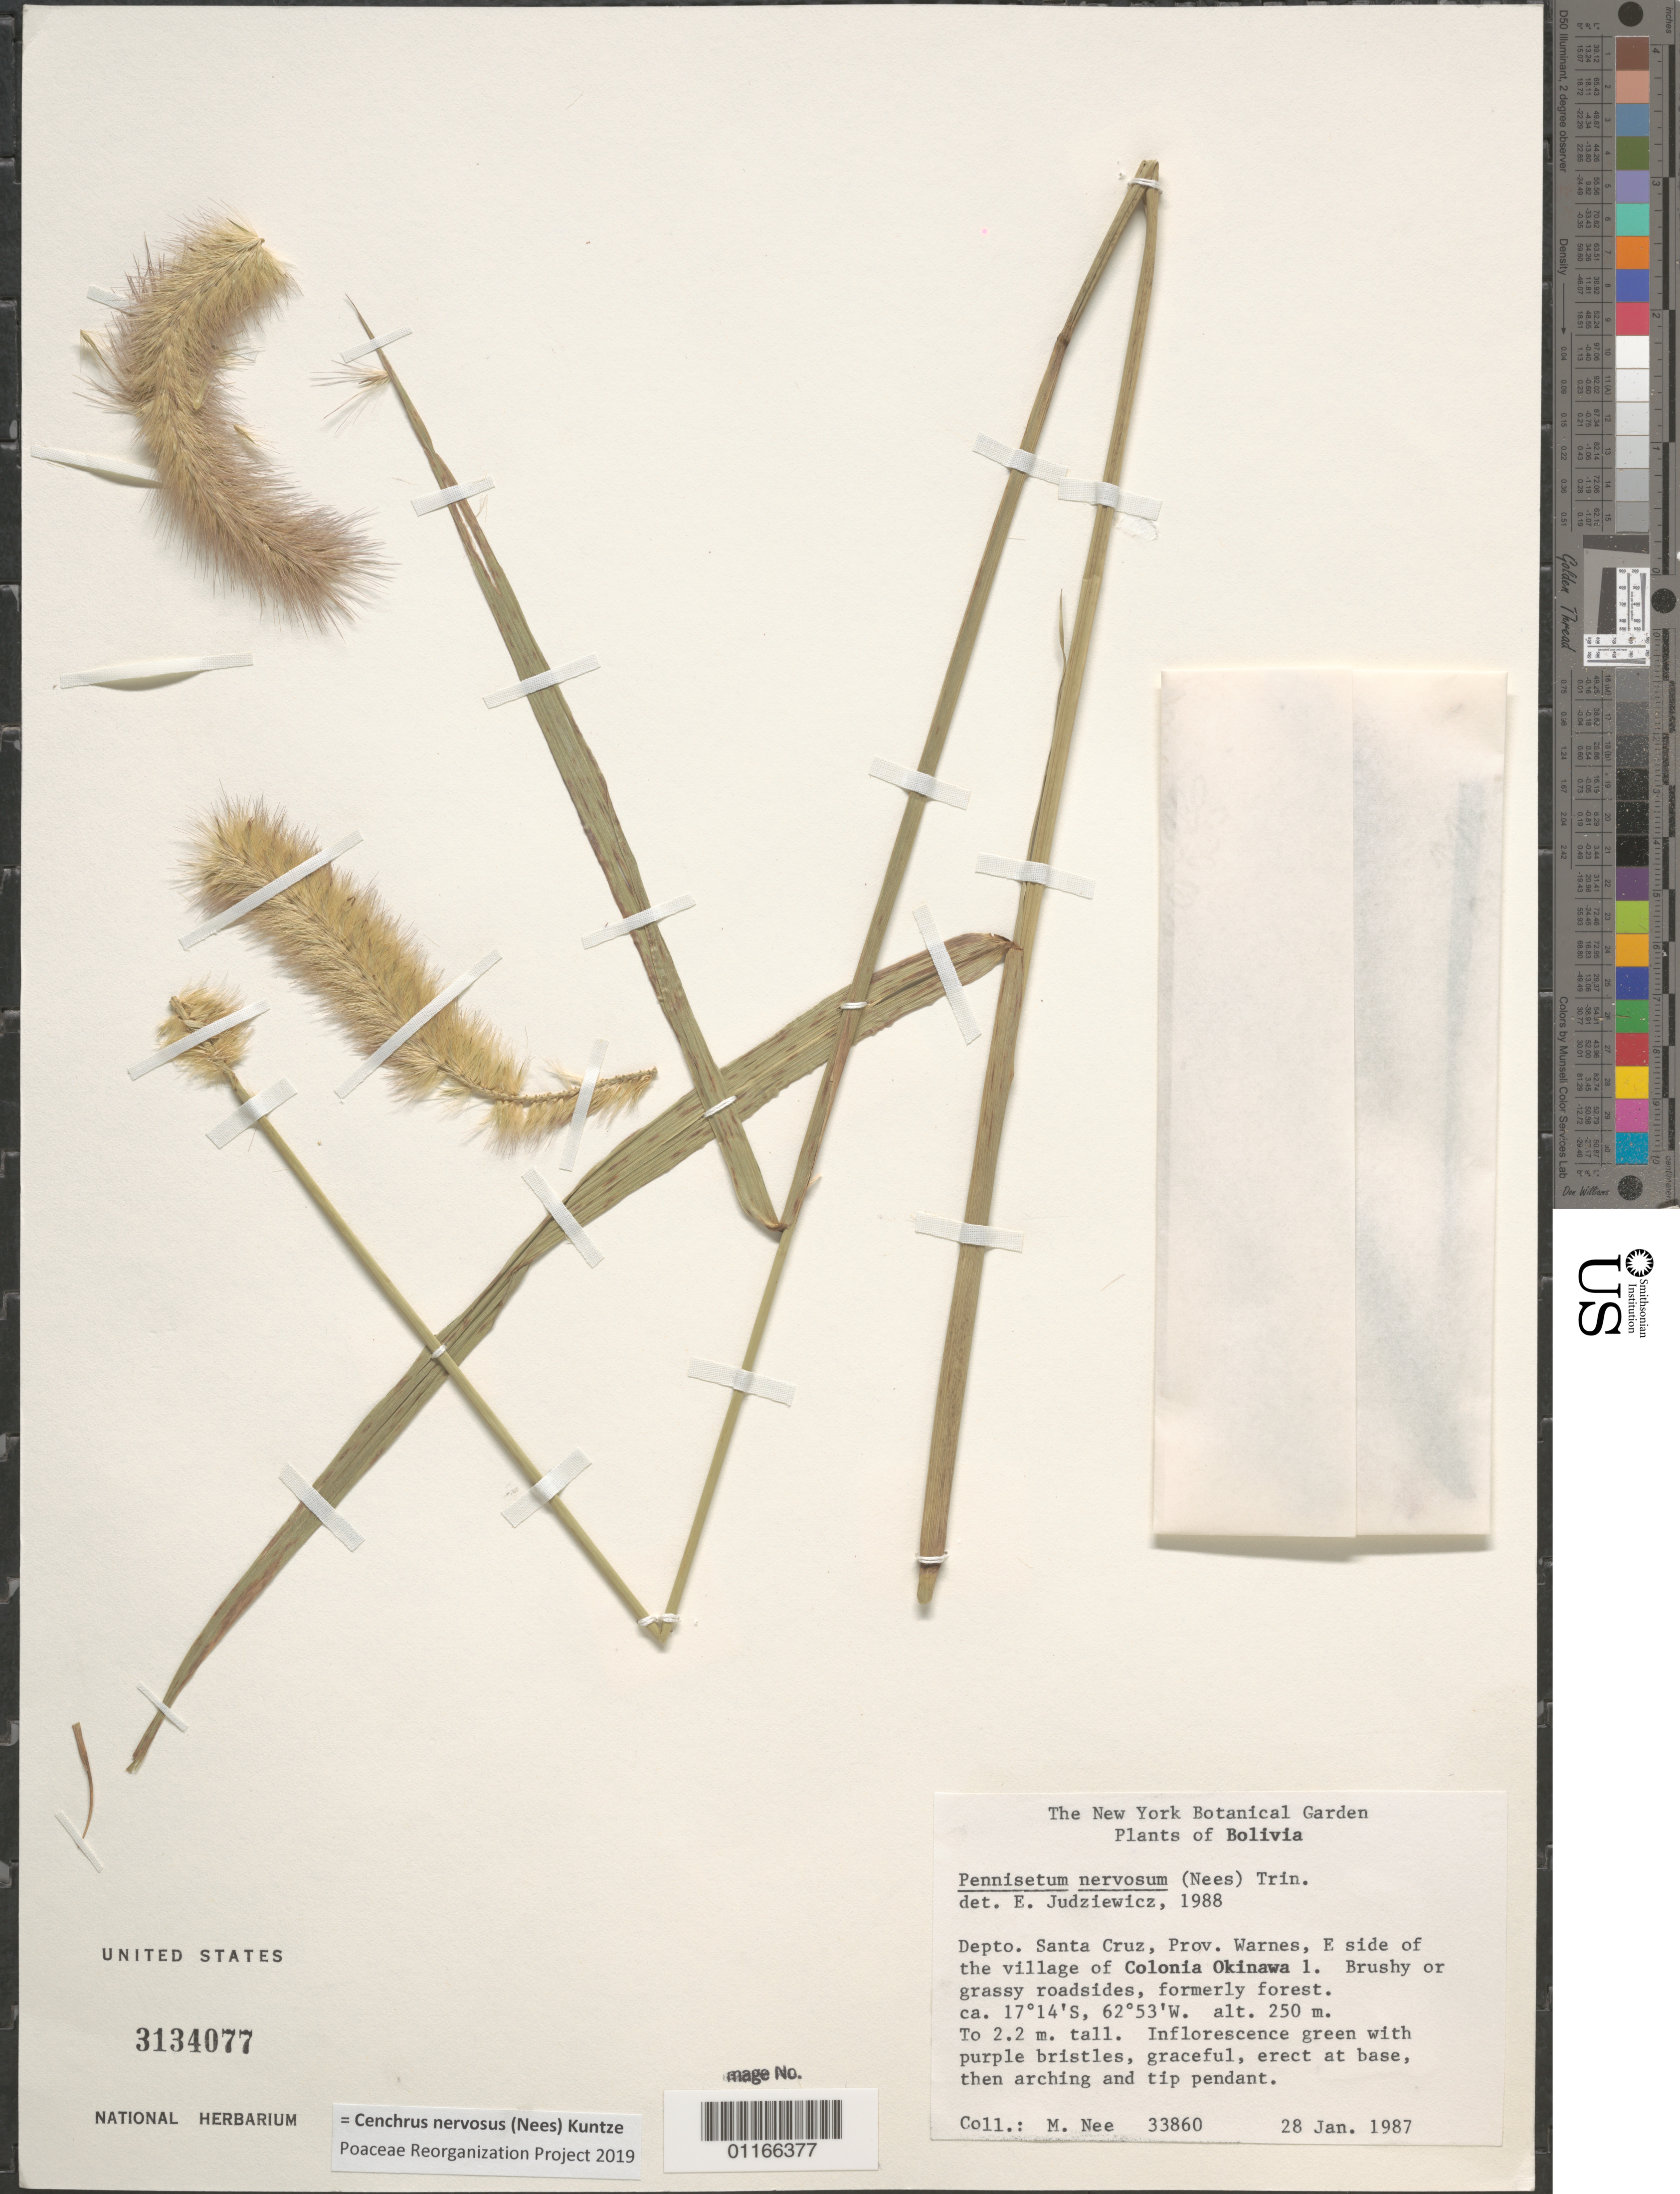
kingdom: Plantae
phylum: Tracheophyta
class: Liliopsida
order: Poales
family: Poaceae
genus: Cenchrus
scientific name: Cenchrus nervosus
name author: (Nees) Kuntze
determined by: Poaceae Reorganization Project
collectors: M. Nee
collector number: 33860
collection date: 1987-01-28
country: Bolivia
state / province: Santa Cruz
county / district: Warnes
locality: E side of the village of Colonia Okinawa 1.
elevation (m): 250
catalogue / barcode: US 3134077